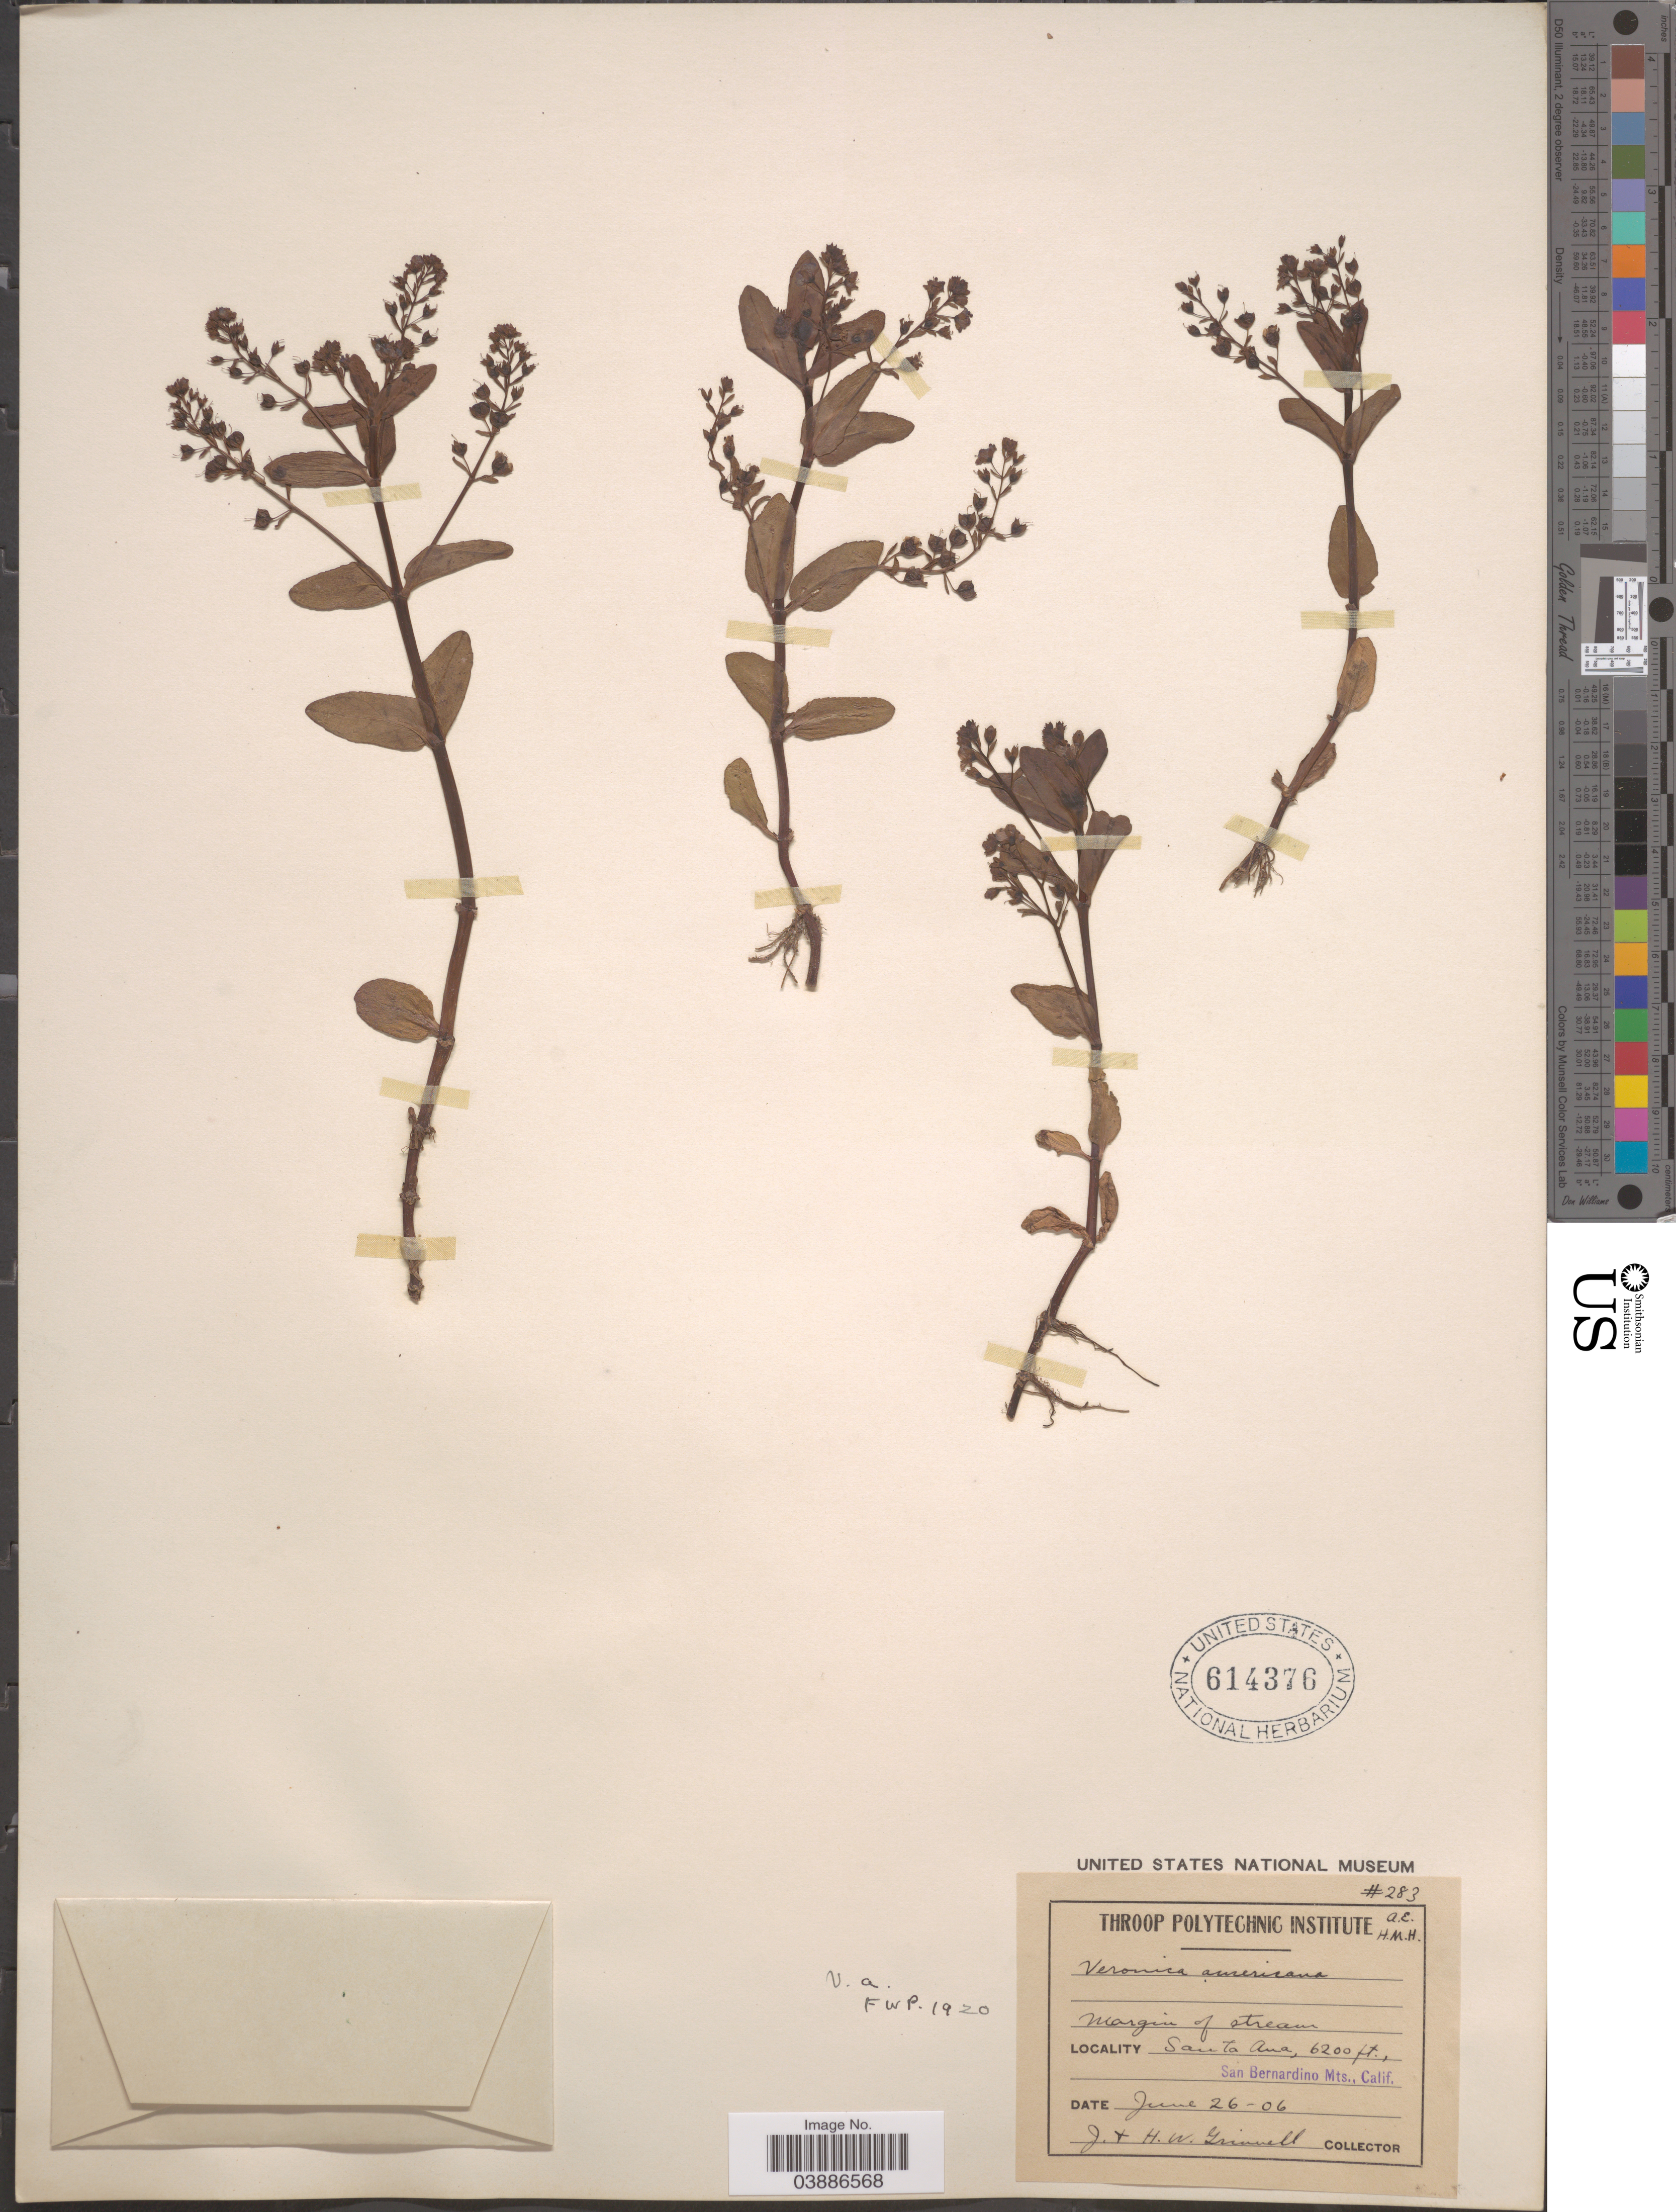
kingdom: Plantae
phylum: Tracheophyta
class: Magnoliopsida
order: Lamiales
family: Plantaginaceae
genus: Veronica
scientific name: Veronica americana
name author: Schwein. ex Benth.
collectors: J. Grinnell & H. Grinnell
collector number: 283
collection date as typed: Transcribed d/m/y: 26/6/6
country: United States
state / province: California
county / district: San Bernardino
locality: Margin of stream. Santa Ana, San Bernardino Mts.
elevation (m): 1890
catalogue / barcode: US 614376